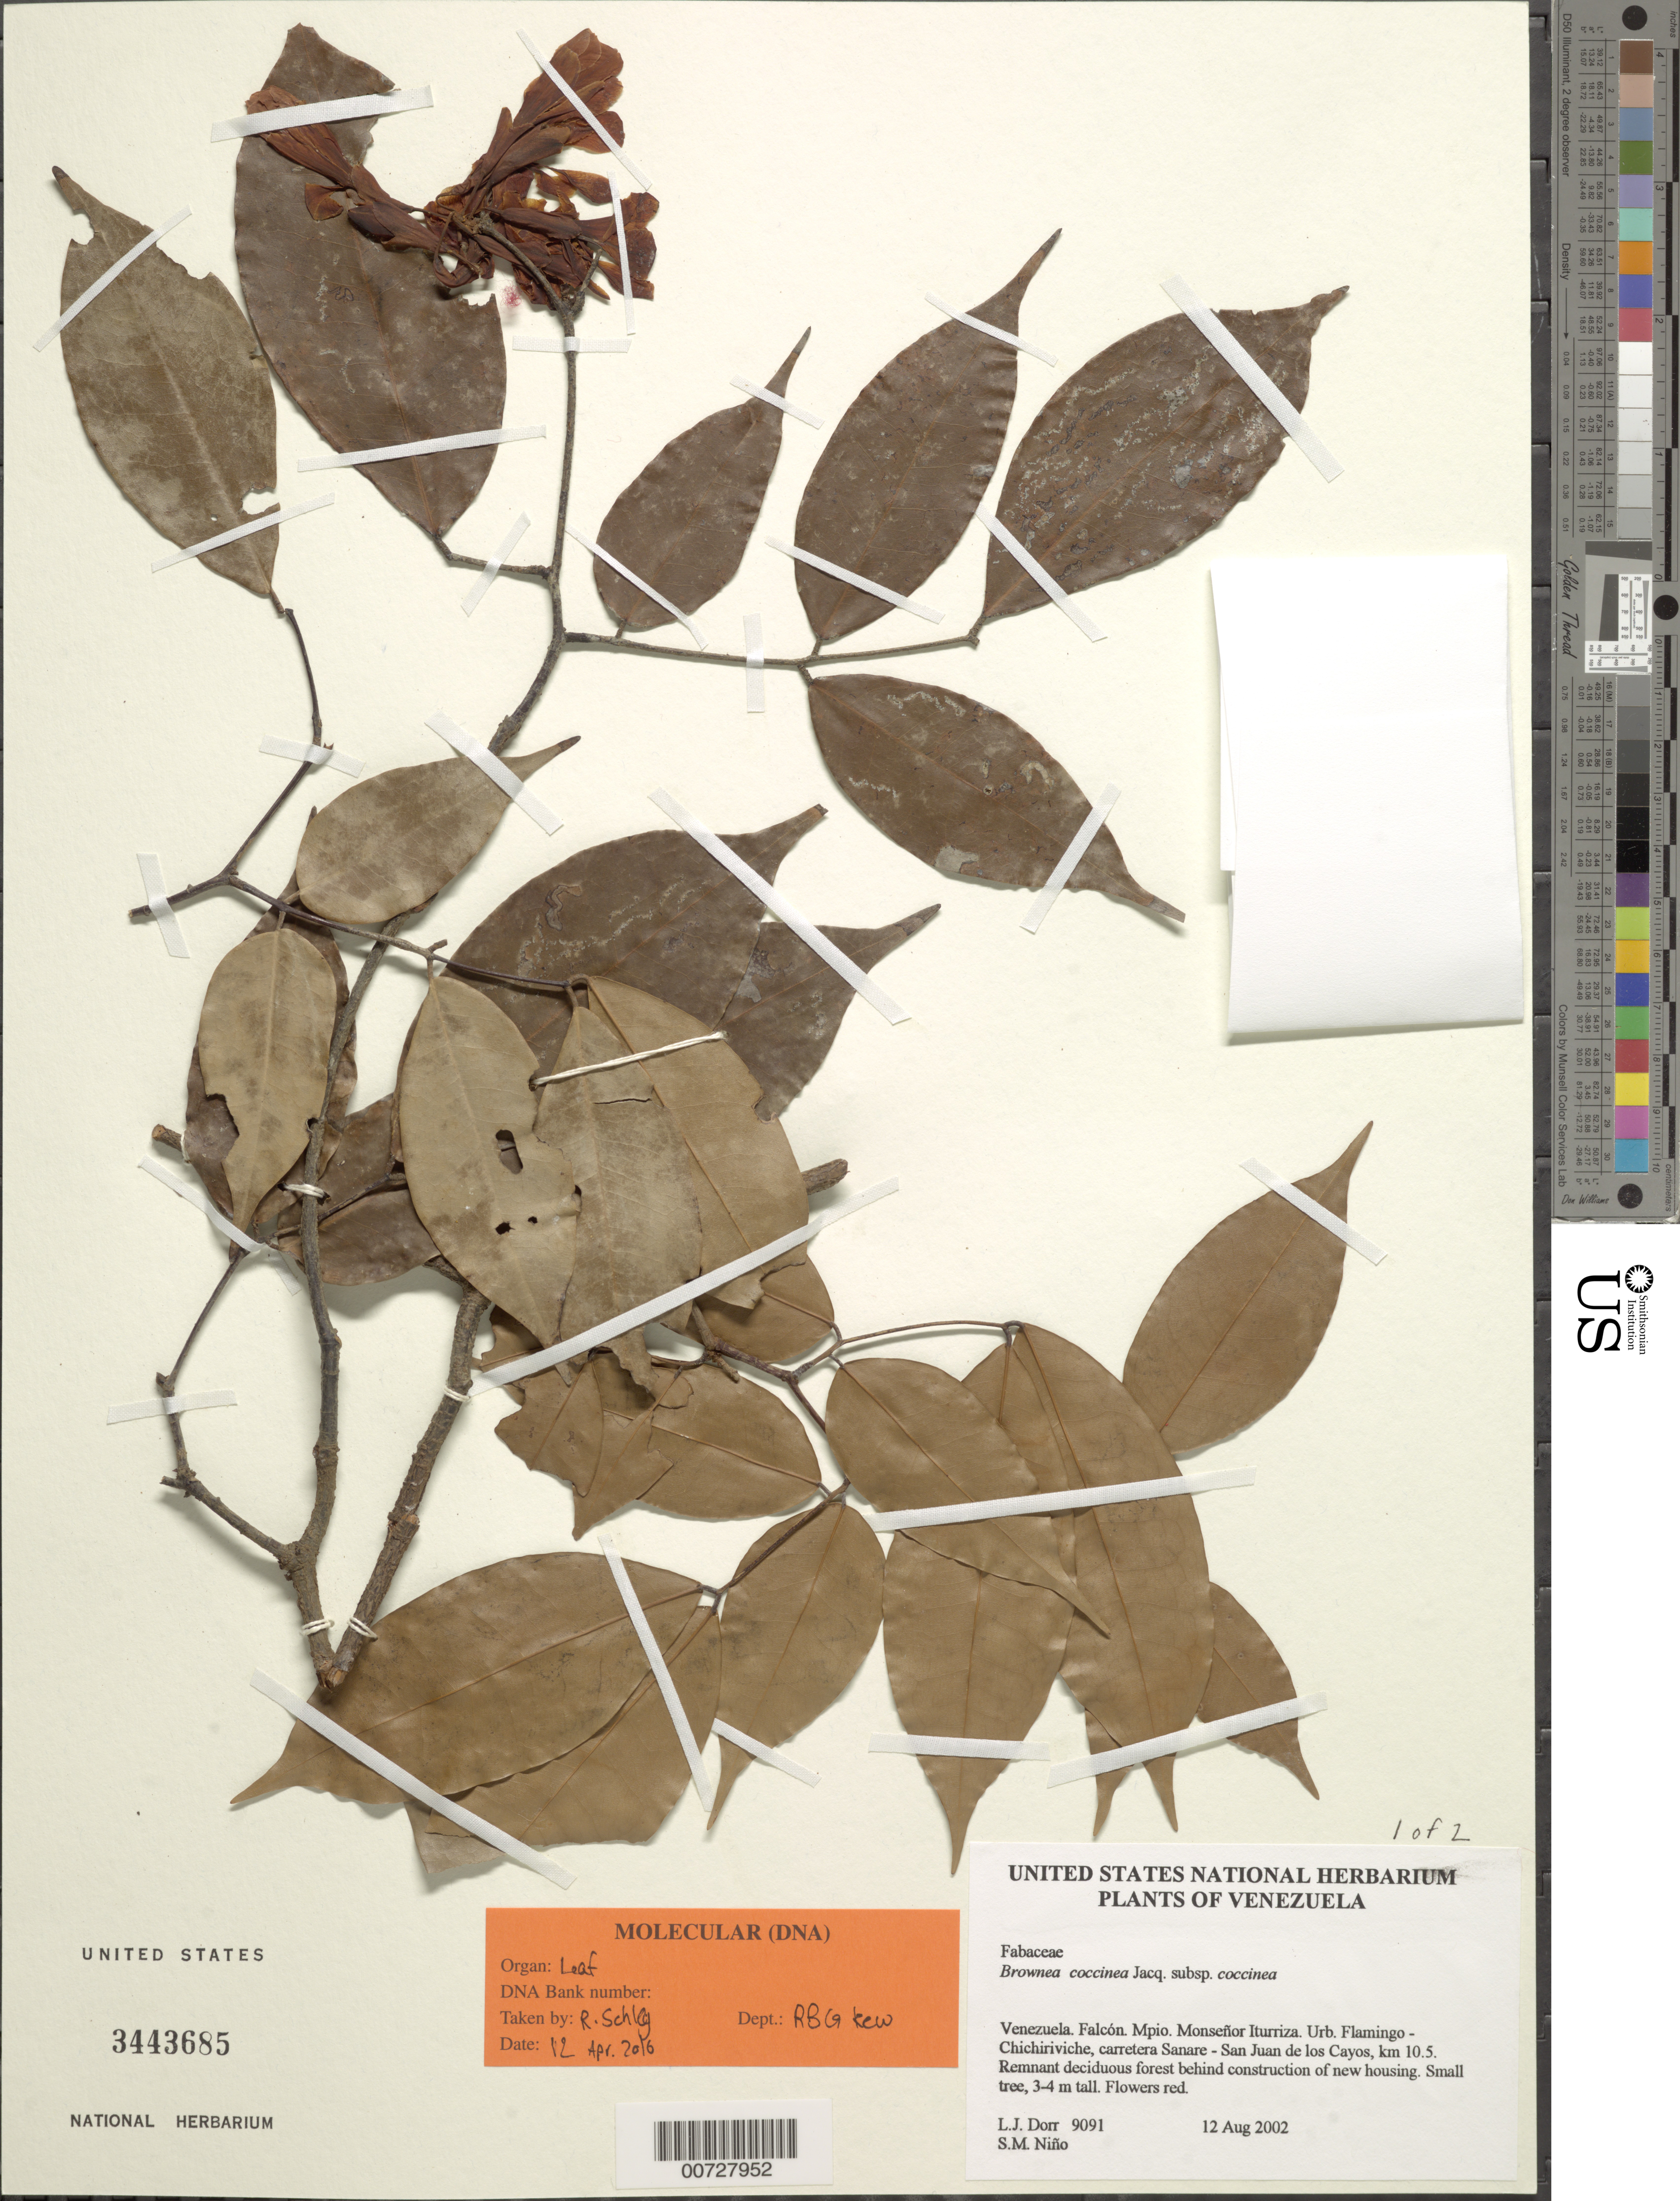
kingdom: Plantae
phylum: Tracheophyta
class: Magnoliopsida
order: Fabales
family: Fabaceae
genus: Brownea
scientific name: Brownea coccinea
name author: Jacq.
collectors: L. J. Dorr & S. M. Niño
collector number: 9091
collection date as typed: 12 Aug 2002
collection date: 2002-08-12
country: Venezuela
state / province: Falcón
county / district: Monseñor Iturriza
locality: Urb. Flamingo-Chichiriviche, carretera Sanare-San Juan de los Cayos, km 10.5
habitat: Remnant deciduous forest behind construction of new housing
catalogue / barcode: US 3443685